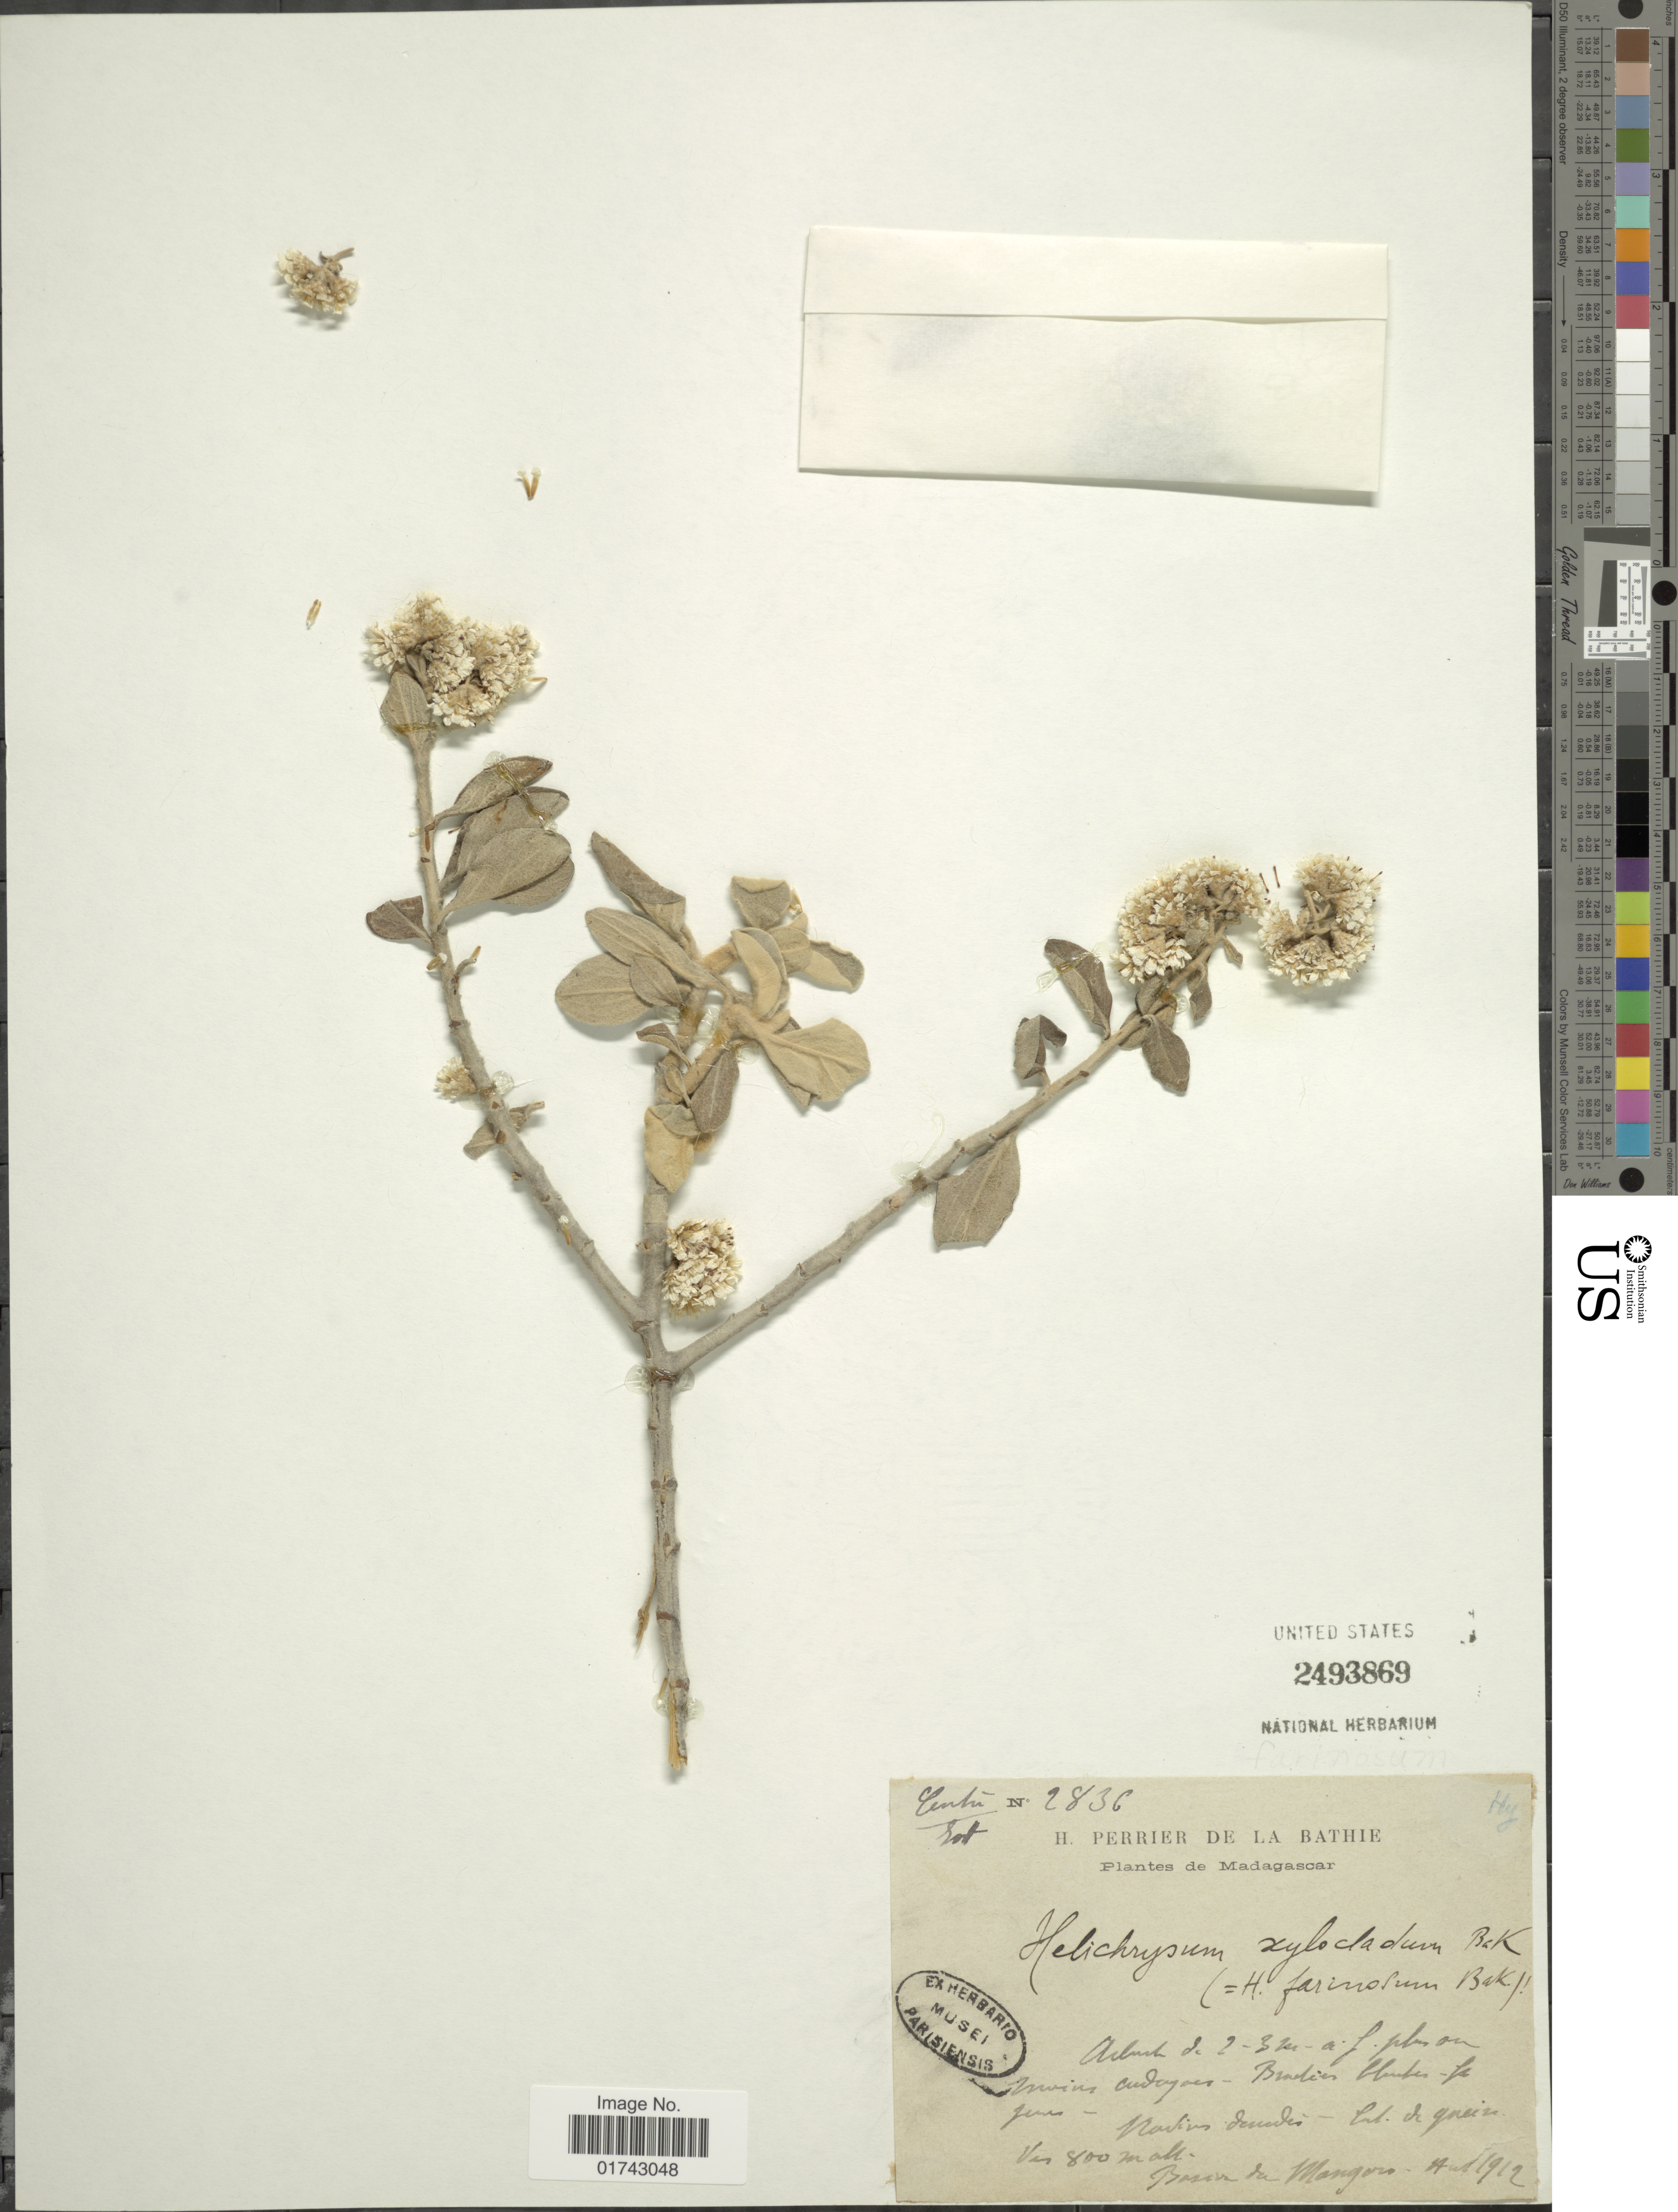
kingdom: Plantae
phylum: Tracheophyta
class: Magnoliopsida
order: Asterales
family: Asteraceae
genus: Helichrysum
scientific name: Helichrysum farinosum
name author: Baker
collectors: H. Perrier de la Bâthie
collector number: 2836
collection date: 1912-08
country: Madagascar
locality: Basier de Mangoro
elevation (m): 800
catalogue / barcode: US 2493869